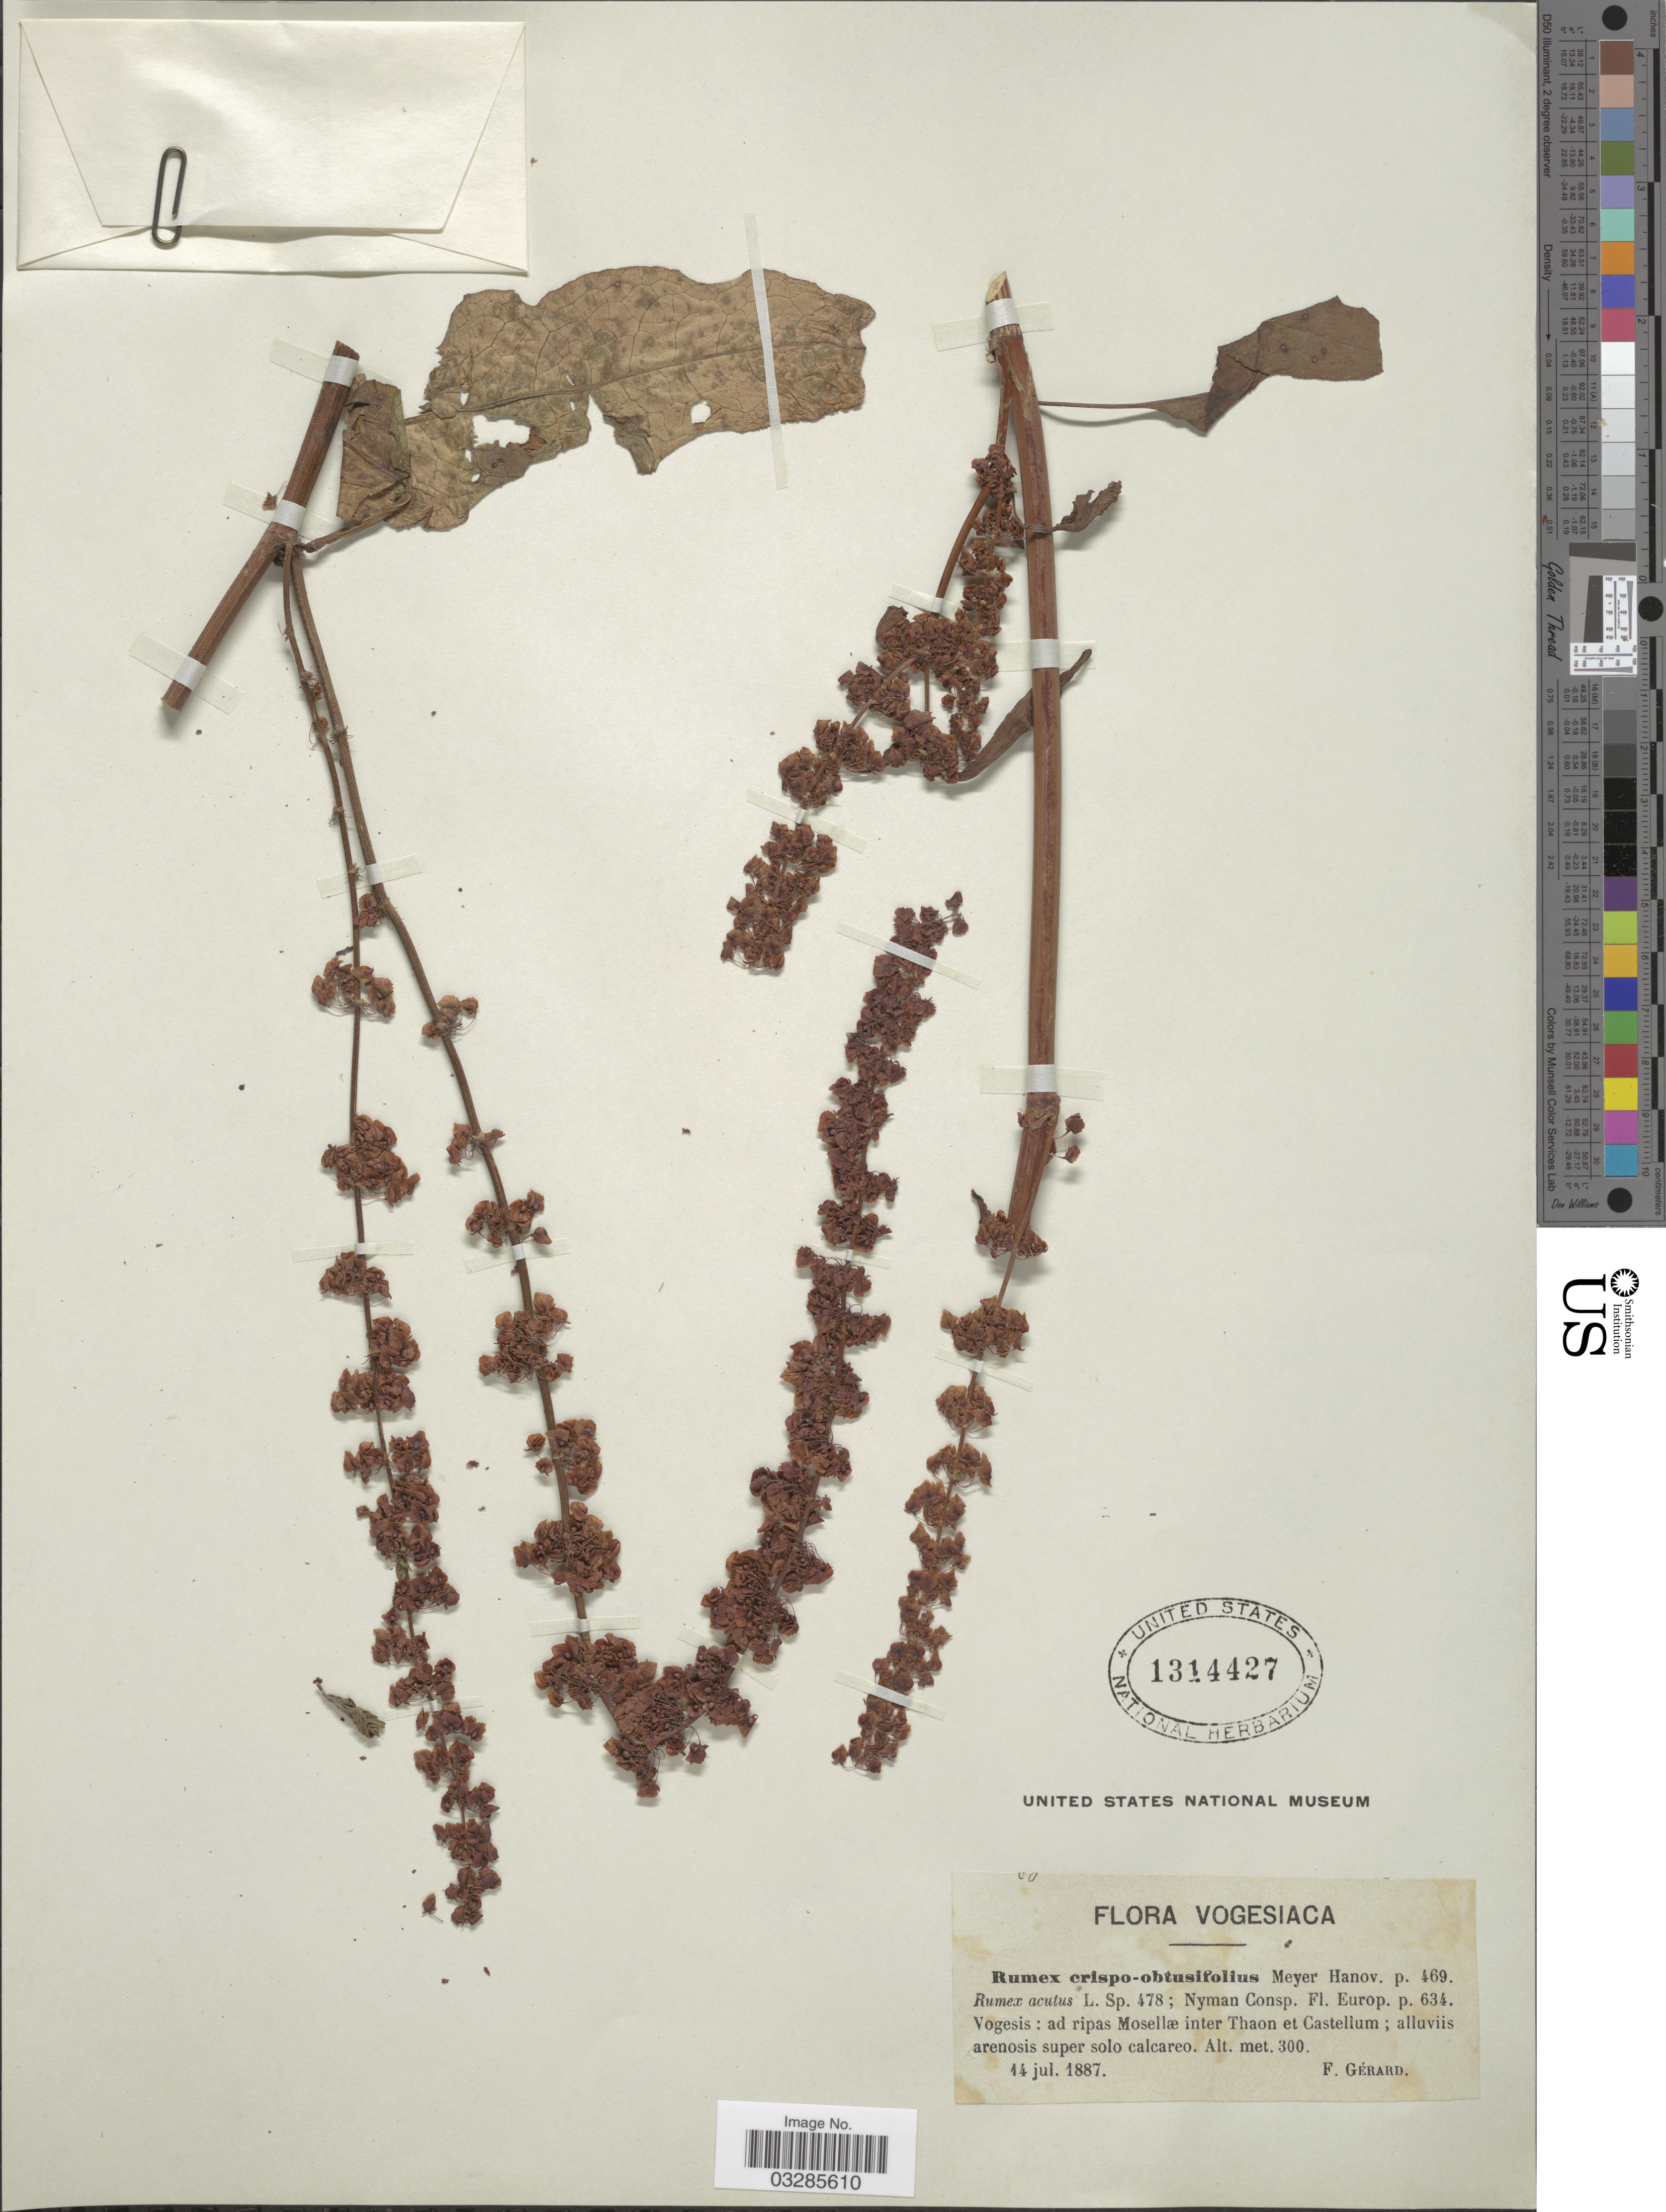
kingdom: Plantae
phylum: Tracheophyta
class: Magnoliopsida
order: Caryophyllales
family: Polygonaceae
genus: Rumex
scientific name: Rumex crispus x R. obtusifolius L.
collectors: F. Gérard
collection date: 1887-07-14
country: France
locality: Vogesis: ad ripas Mosellæ inter Thaon et Castellum.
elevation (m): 300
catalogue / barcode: US 1314427